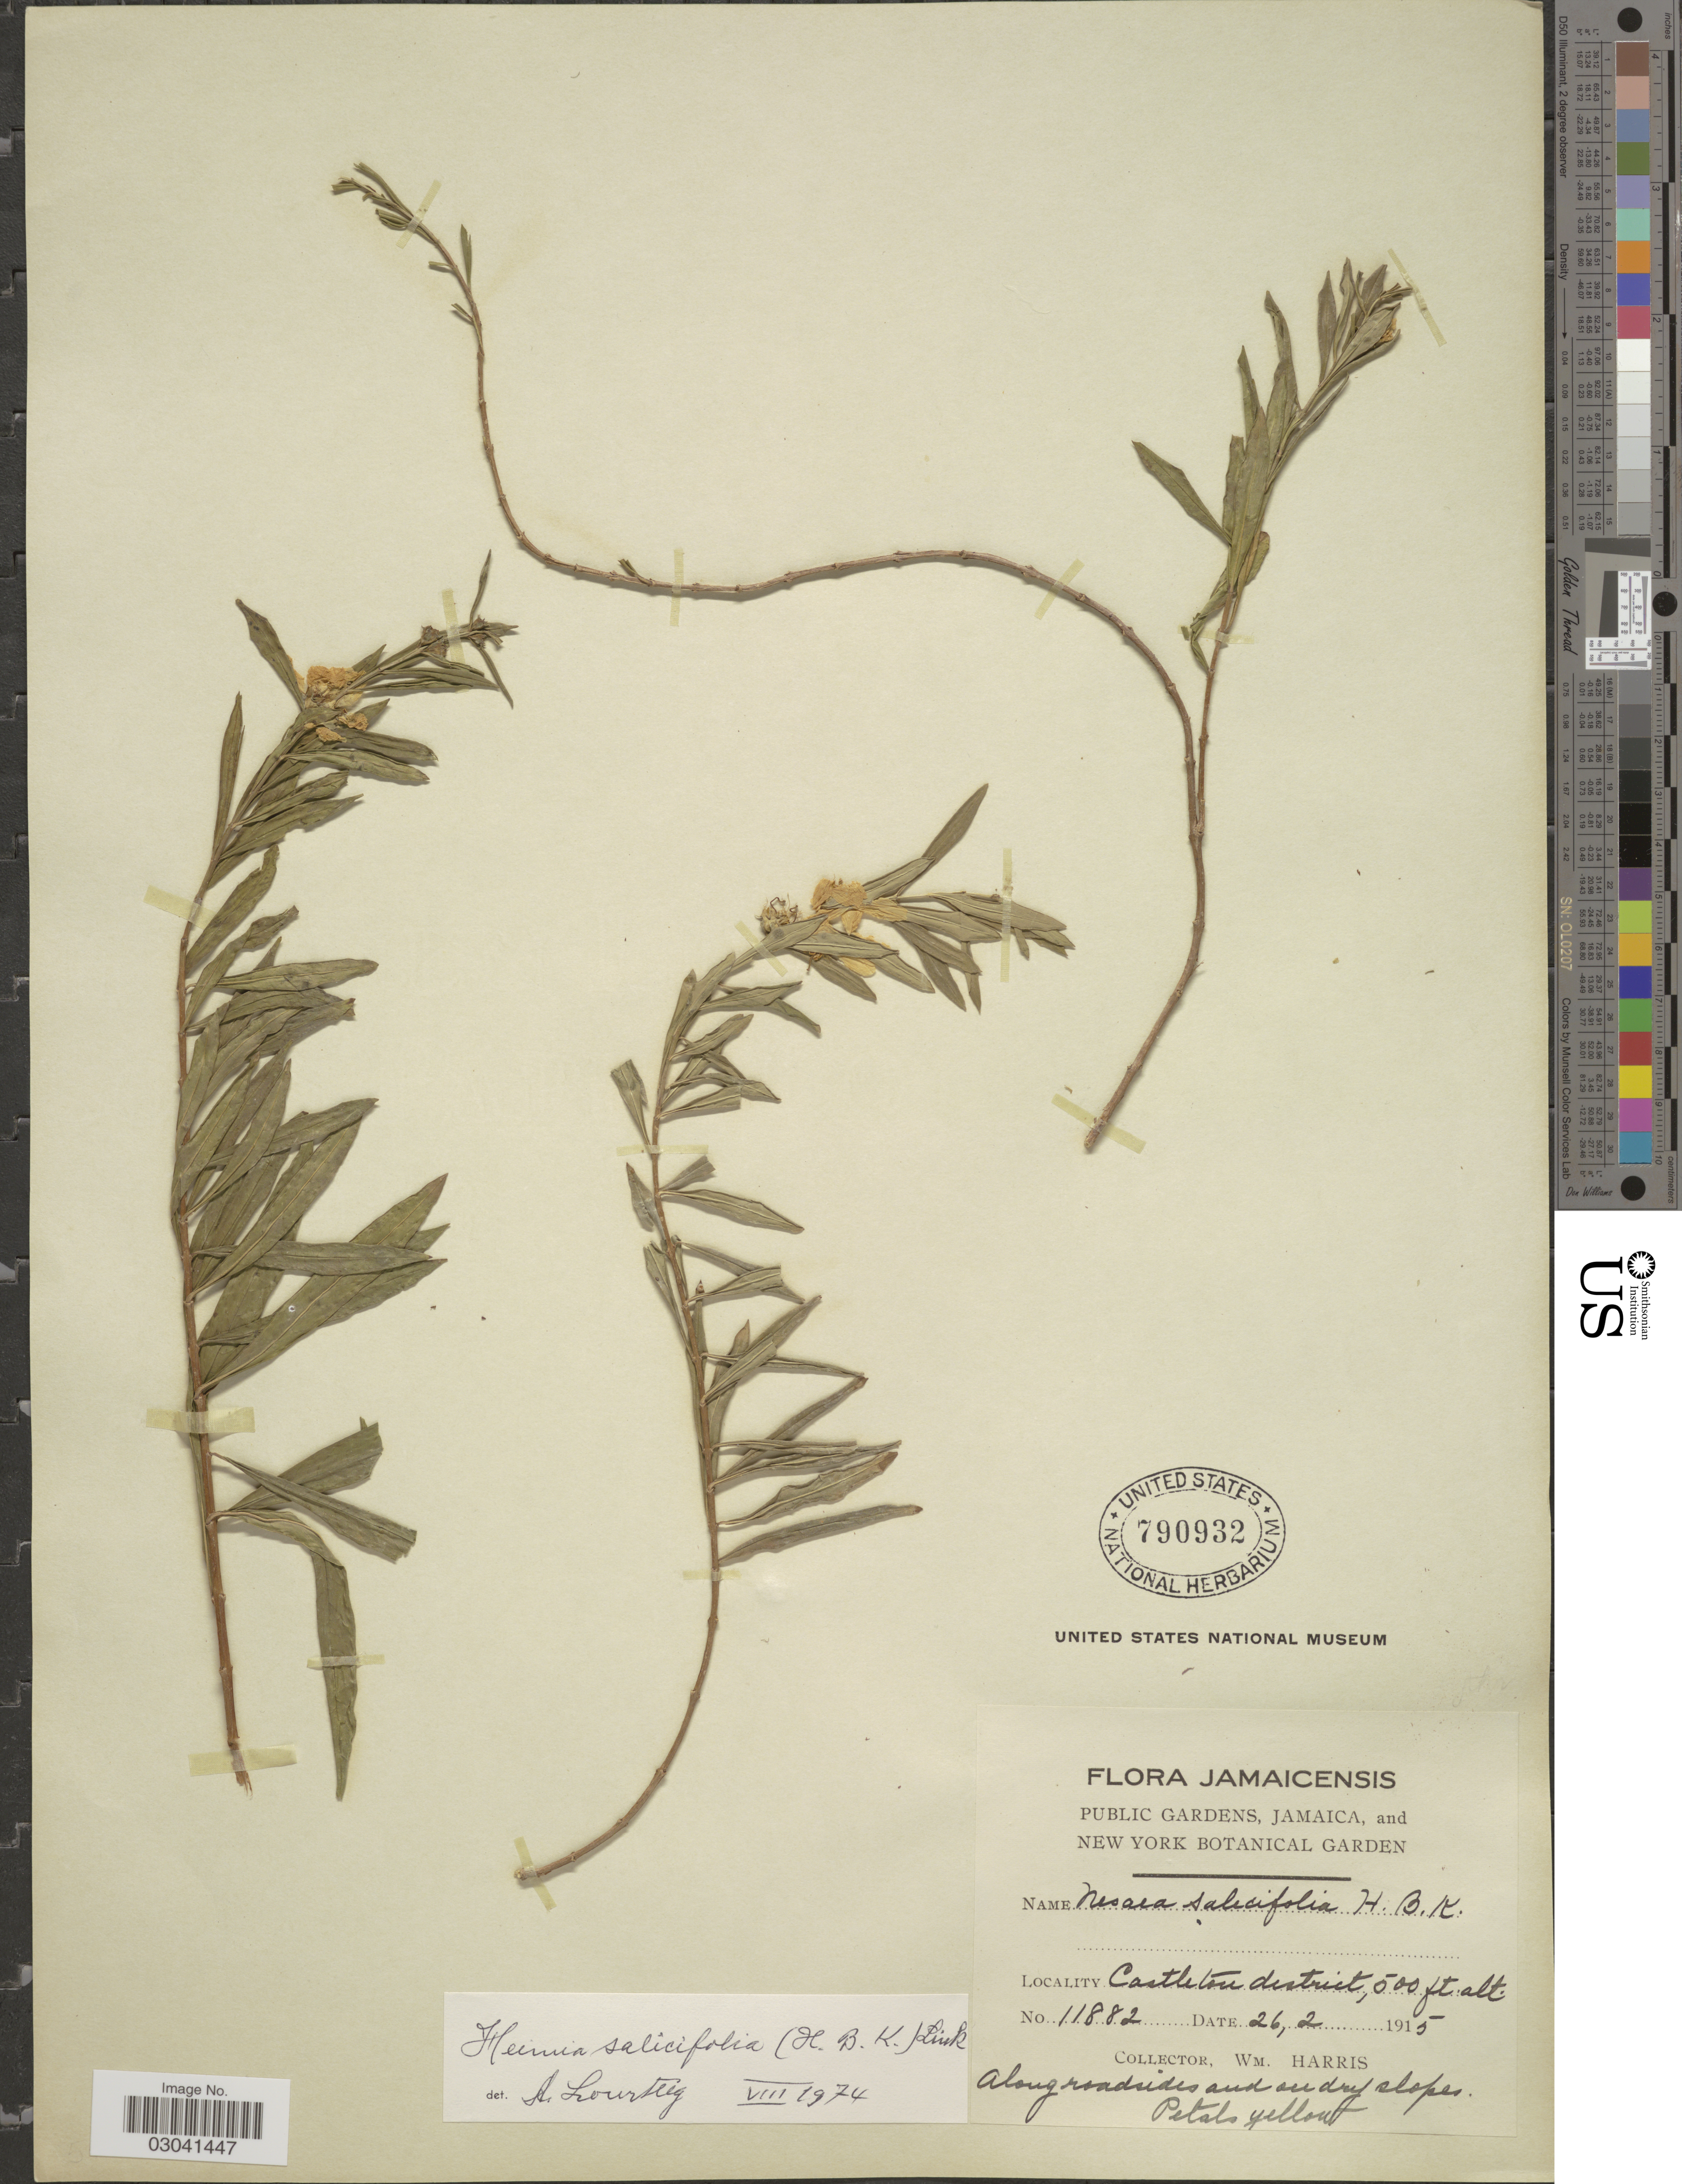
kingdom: Plantae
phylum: Tracheophyta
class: Magnoliopsida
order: Myrtales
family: Lythraceae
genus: Heimia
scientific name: Heimia salicifolia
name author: Link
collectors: W. H. Harris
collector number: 11882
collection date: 1915-02-26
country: Jamaica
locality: Castleton district.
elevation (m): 152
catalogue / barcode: US 790932